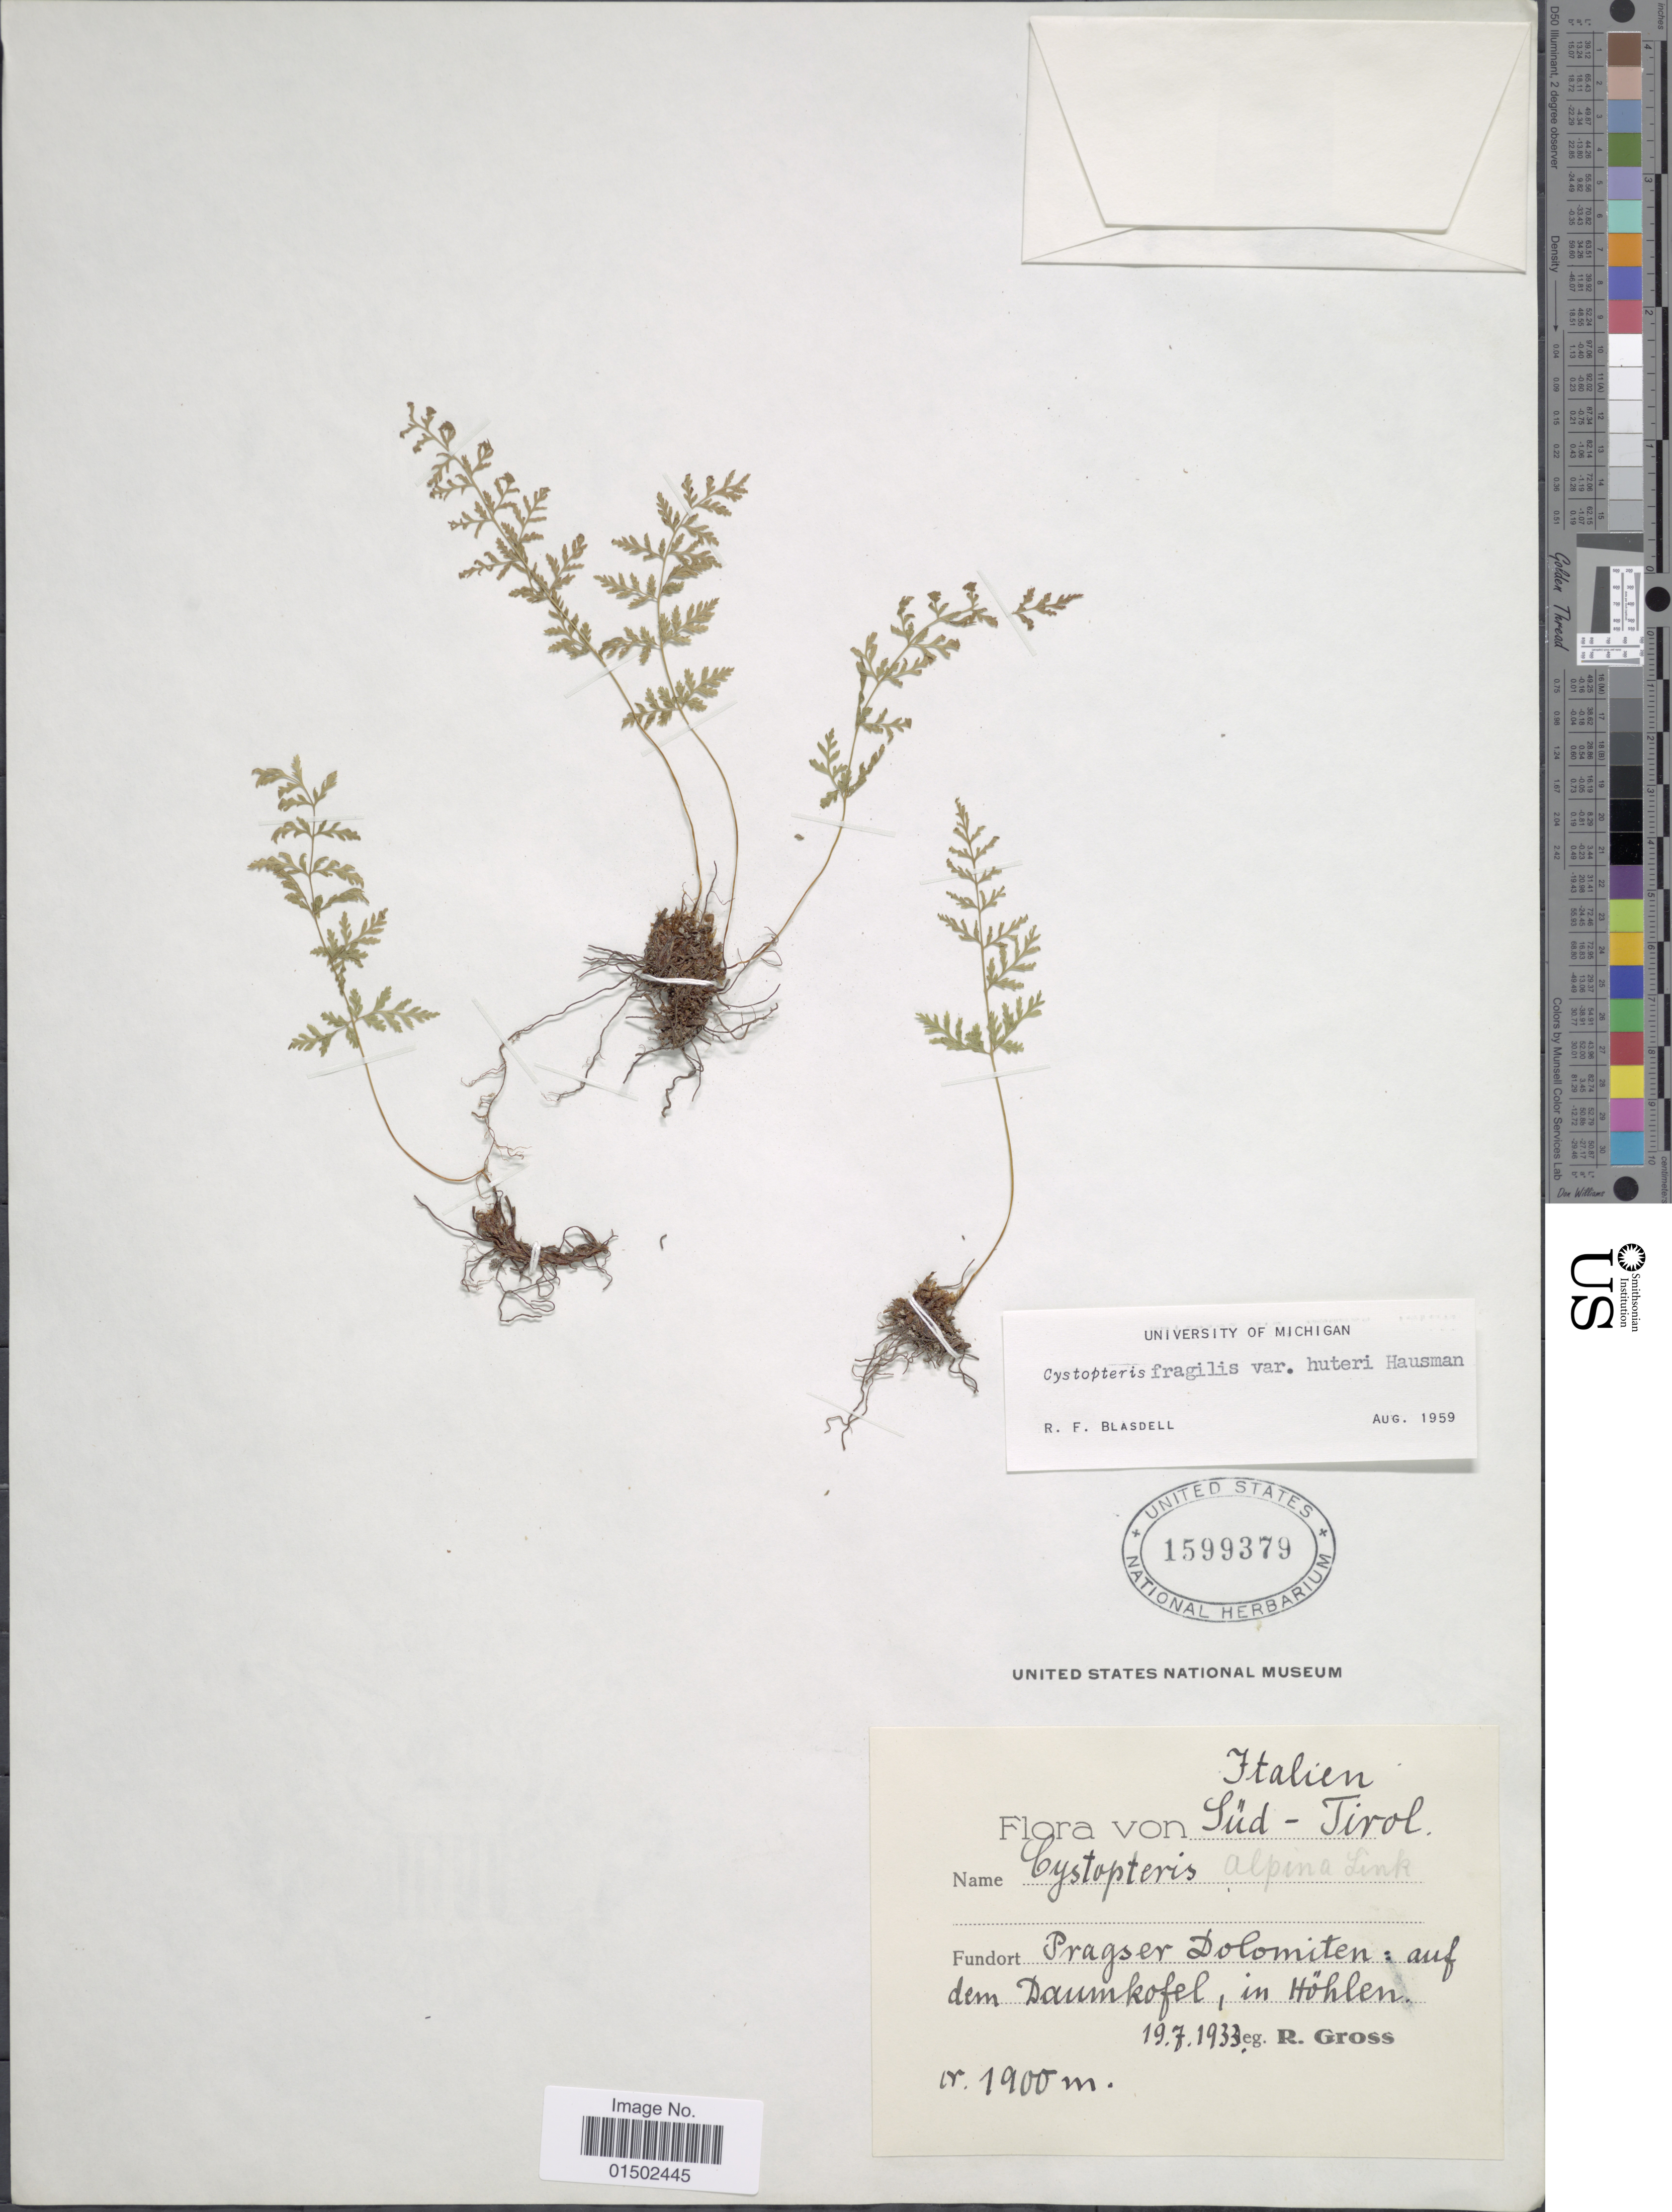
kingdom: Plantae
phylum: Tracheophyta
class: Polypodiopsida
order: Polypodiales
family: Cystopteridaceae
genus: Cystopteris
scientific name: Cystopteris fragilis var. huteri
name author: Luerss.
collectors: R. Gross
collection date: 1933-07-19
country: Italy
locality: Sud - Tirol. Pragser Dolomiten: auf dem Daumkofel, in Höhlen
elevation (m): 1900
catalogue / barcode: US 1599379